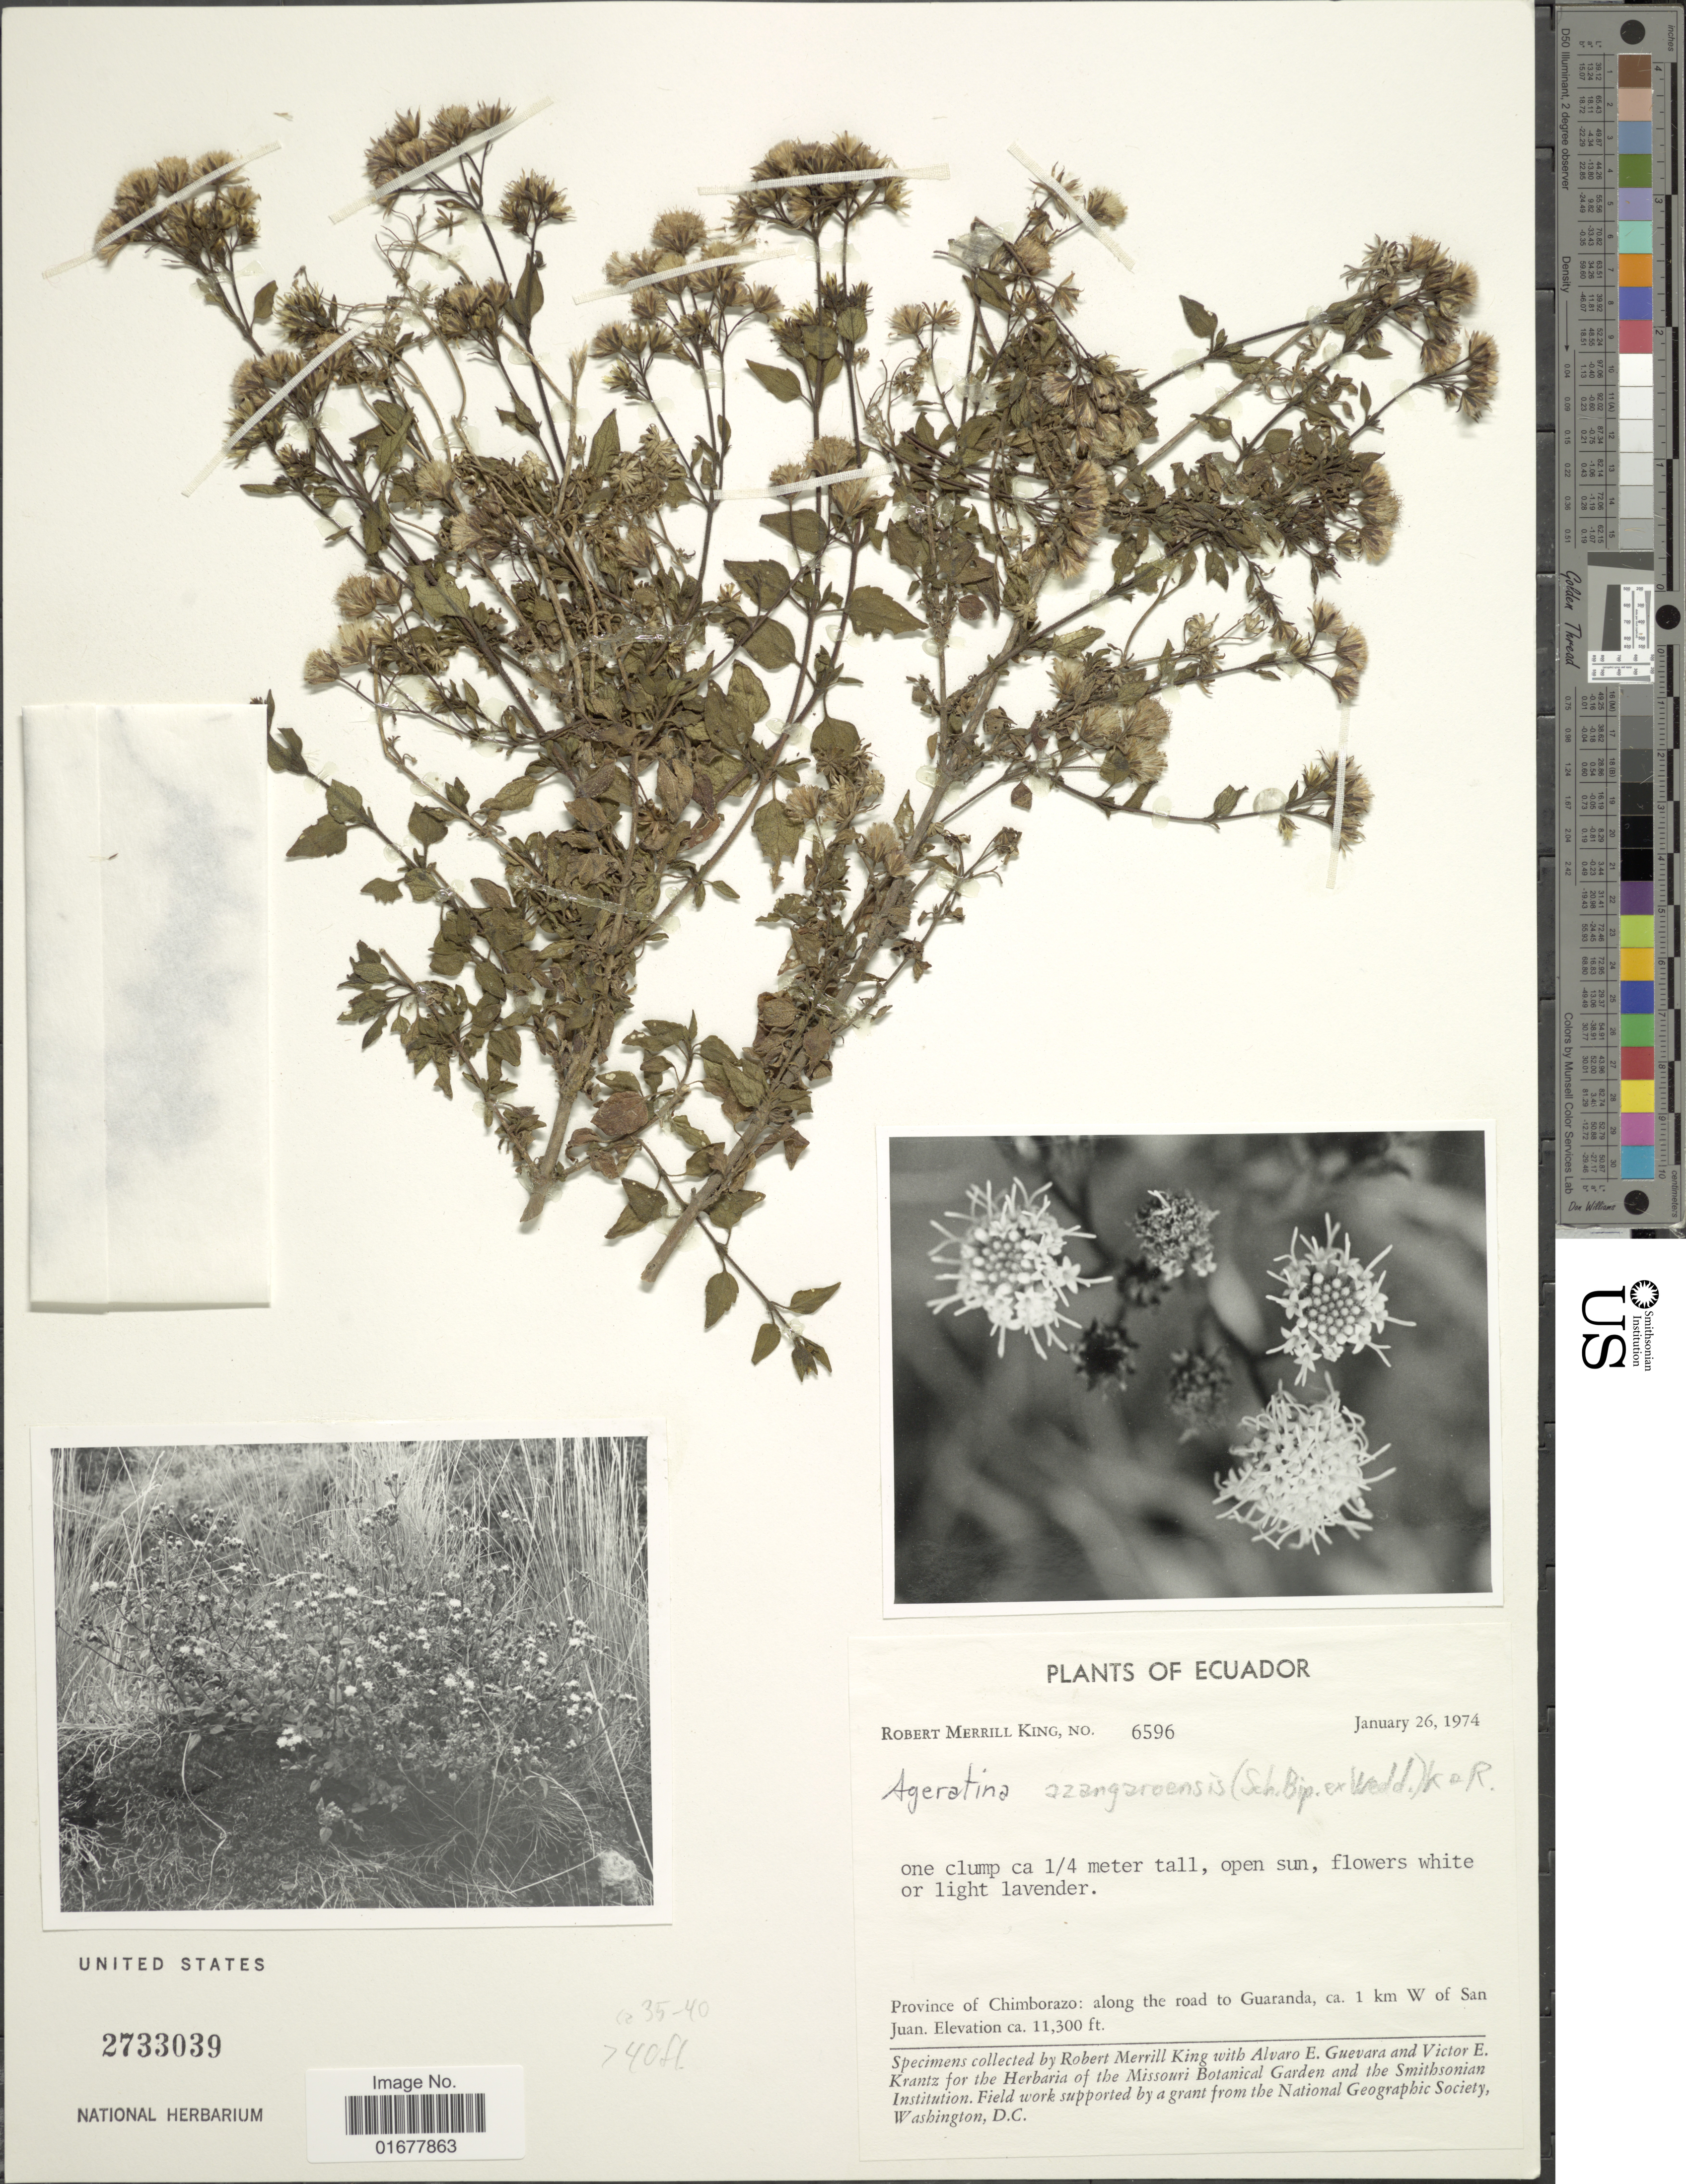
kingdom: Plantae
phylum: Tracheophyta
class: Magnoliopsida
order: Asterales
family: Asteraceae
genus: Ageratina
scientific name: Ageratina cuencana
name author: (B.L. Rob.) R.M. King & H. Rob.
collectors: R. M. King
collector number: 6596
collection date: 1974-01-26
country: Ecuador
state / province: Chimborazo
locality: Province of Chimborazo: along the road to Guaranda, 1 kms W of San Juan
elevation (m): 3444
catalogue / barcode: US 2733039